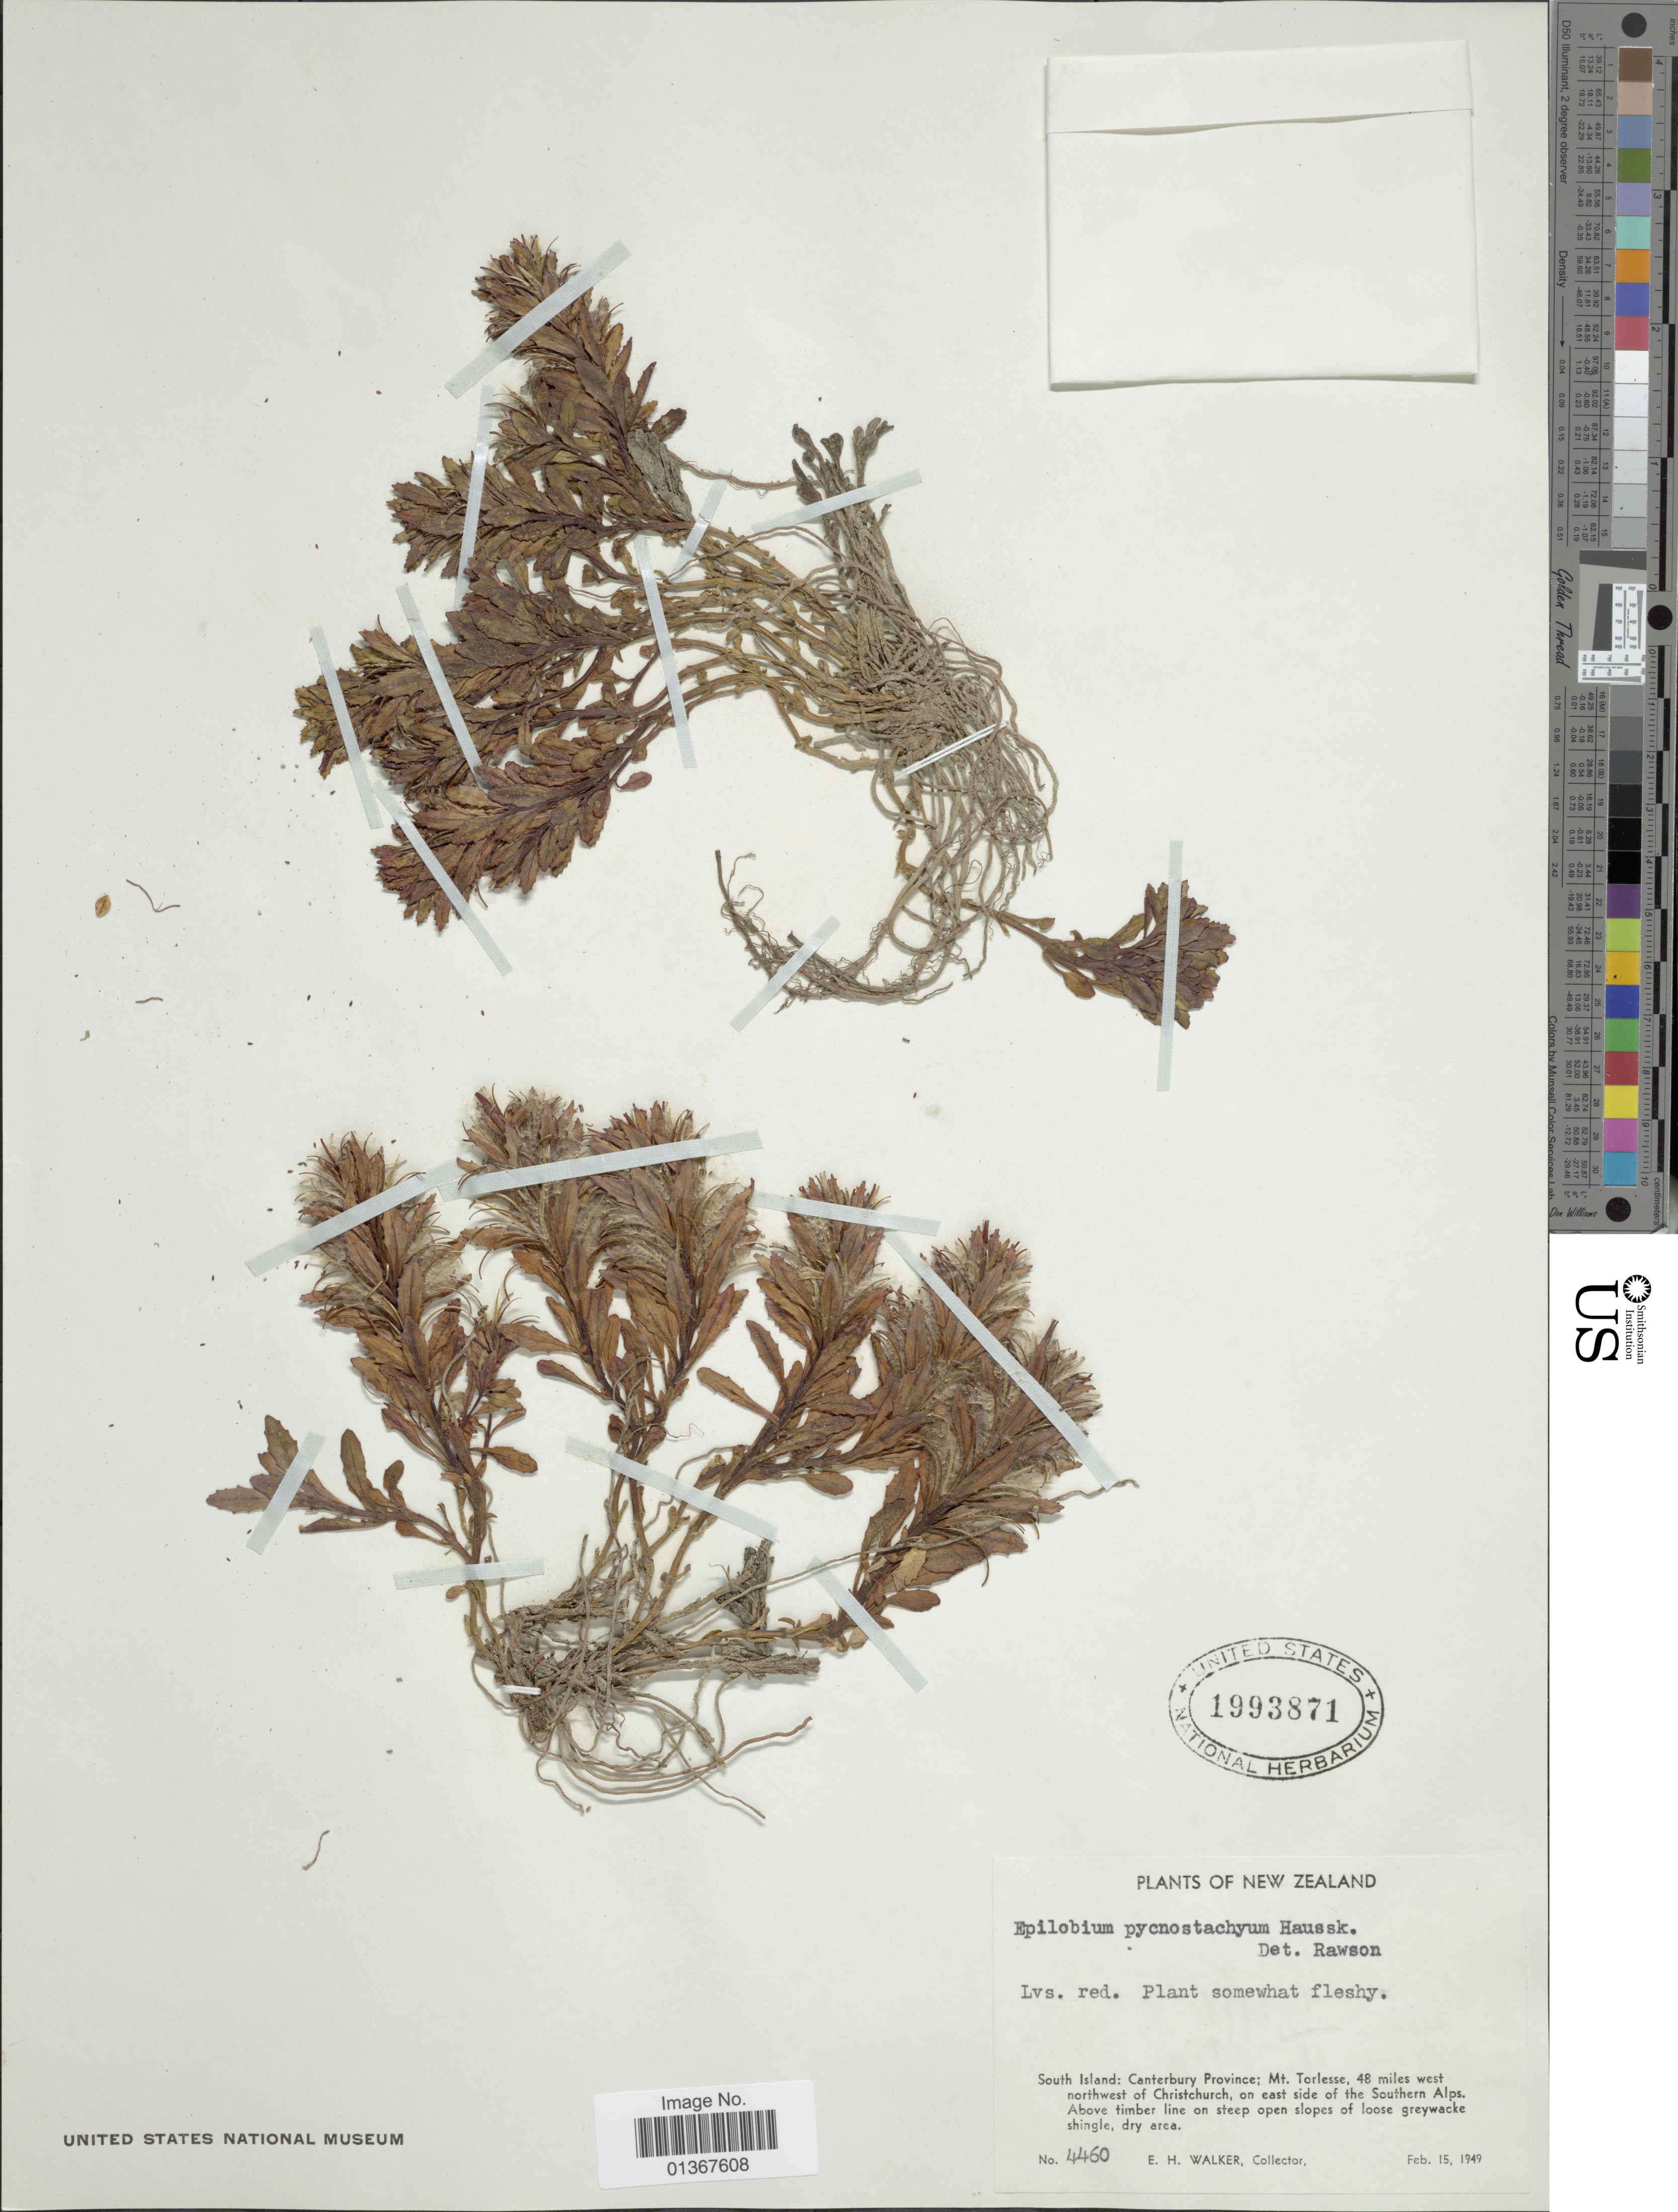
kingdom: Plantae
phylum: Tracheophyta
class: Magnoliopsida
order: Myrtales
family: Onagraceae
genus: Epilobium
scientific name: Epilobium pycnostachyum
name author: Hausskn.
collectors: E. H. Walker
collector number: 4460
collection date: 1949-02-15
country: New Zealand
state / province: Canterbury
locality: South Island: Mt. Torlesse, 48 miles west northwest of Christchurch, on east of the Southern Alps.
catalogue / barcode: US 1993871